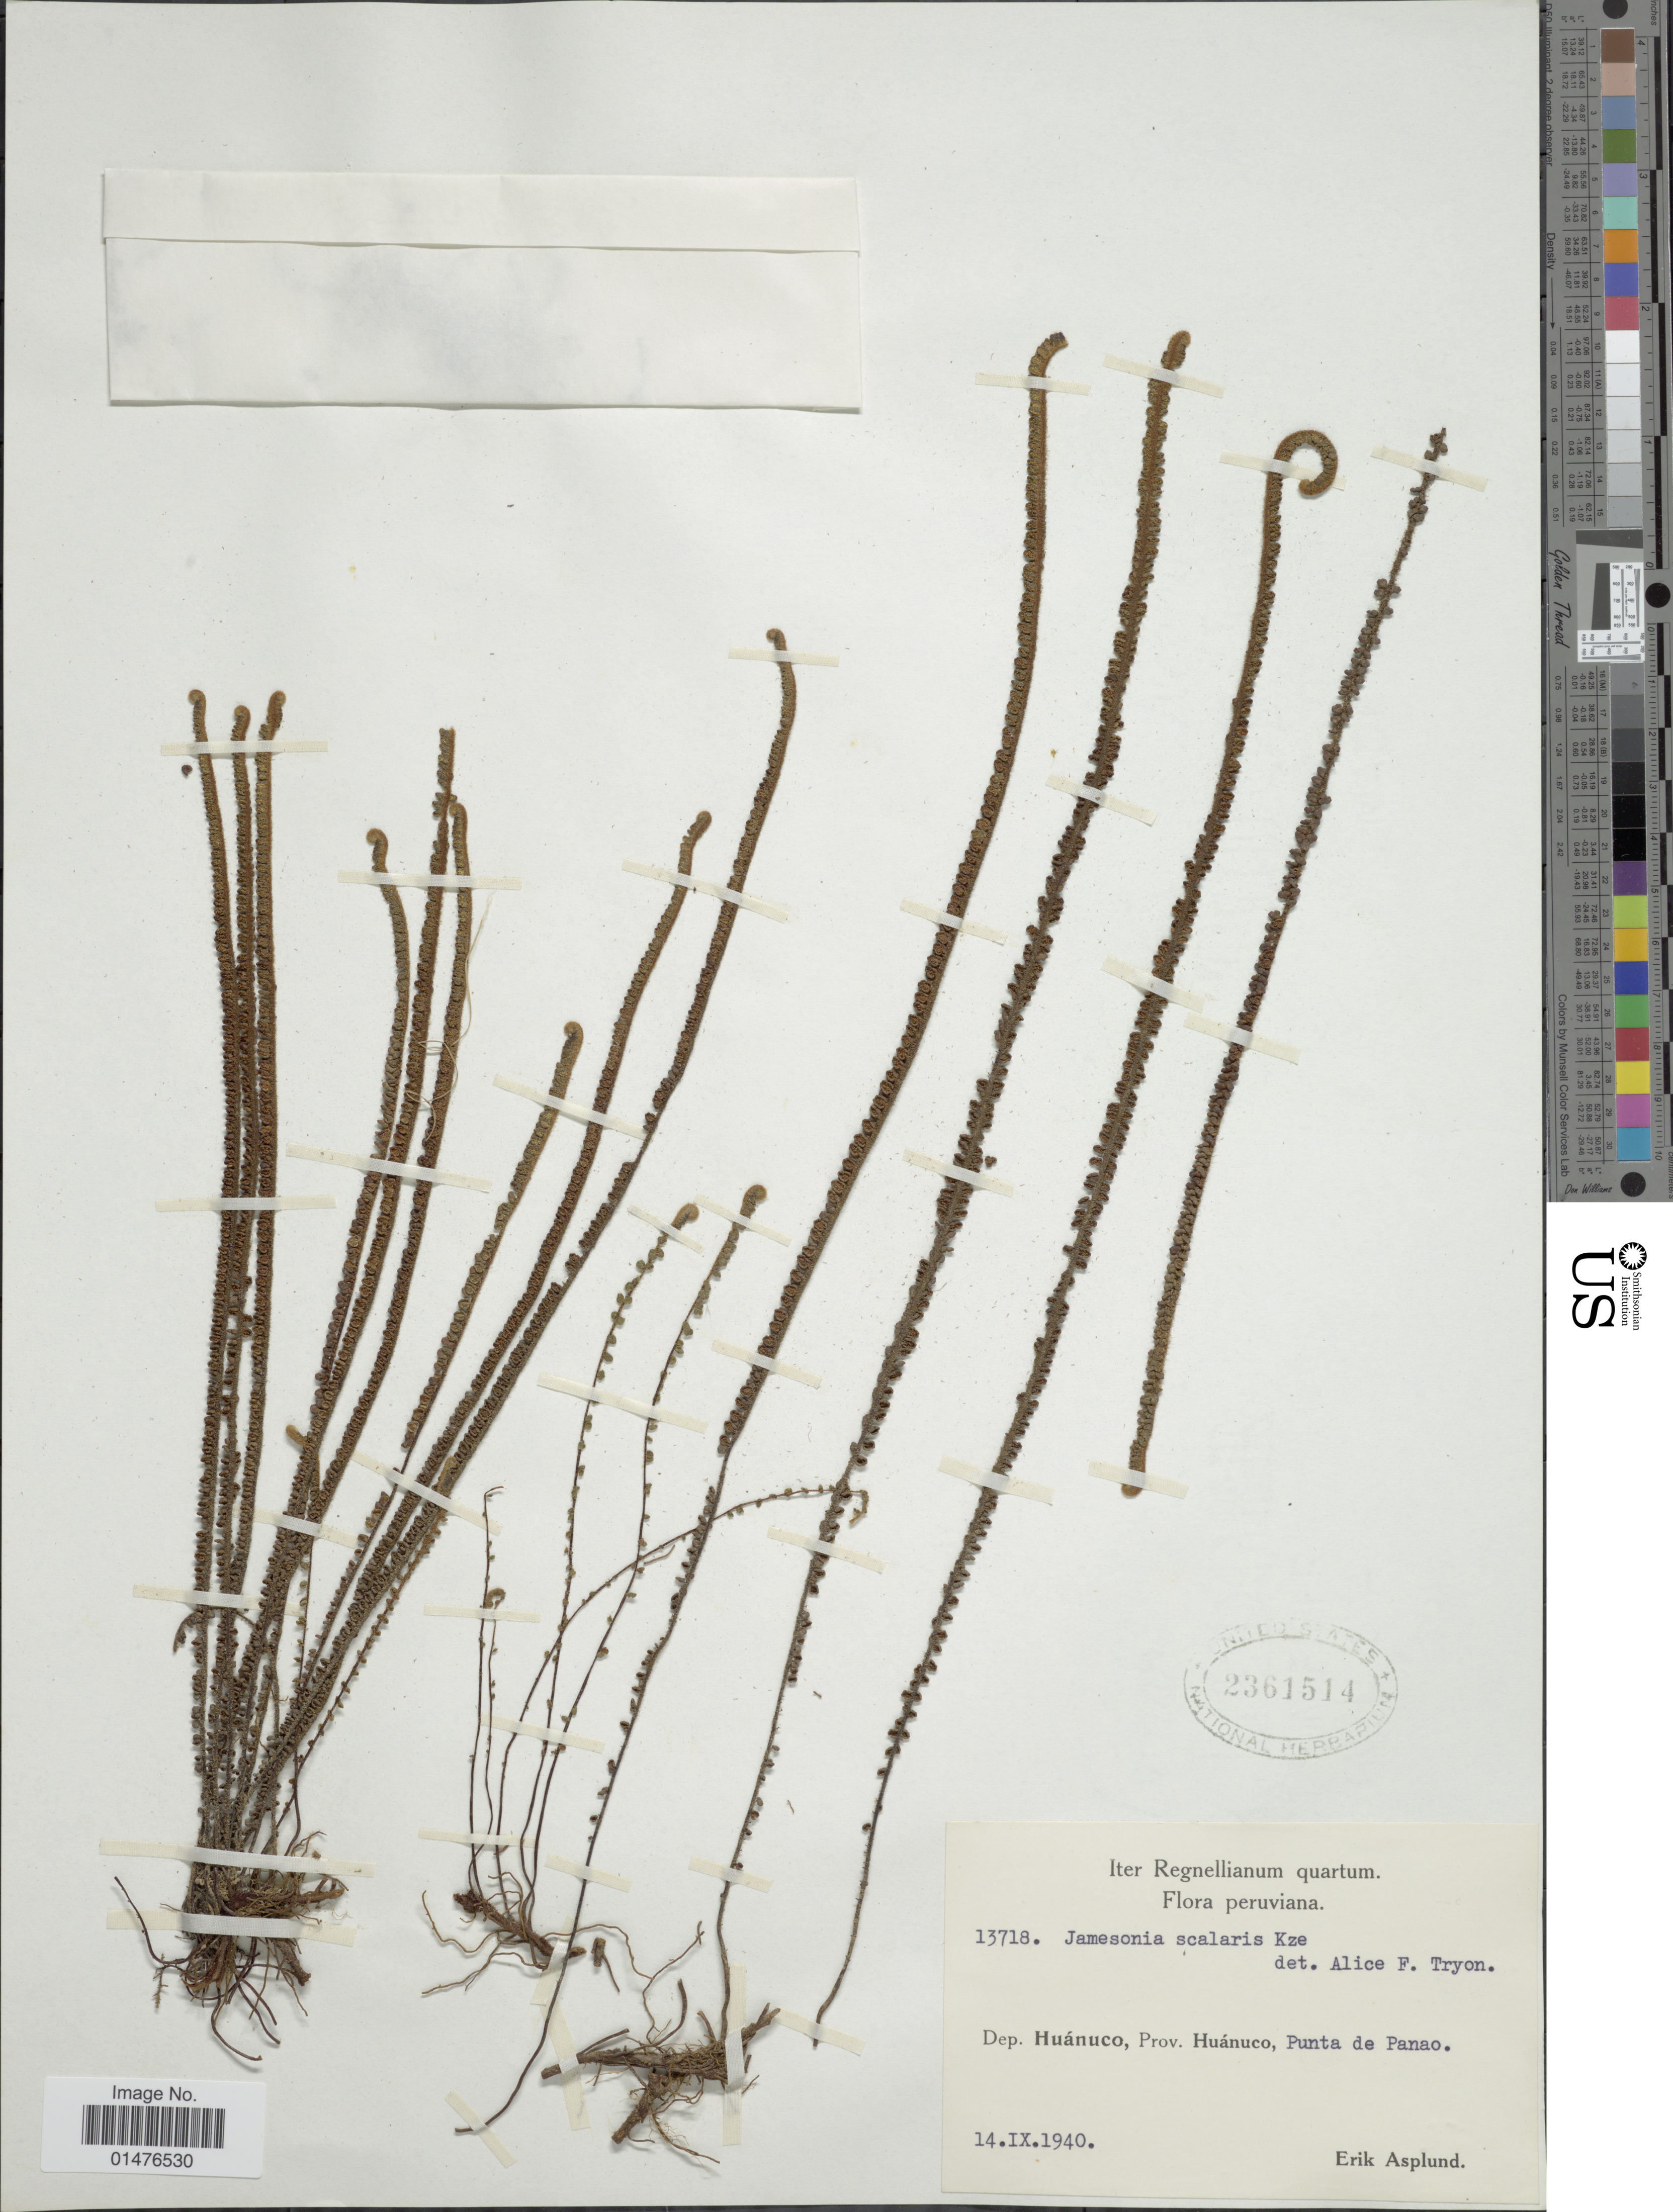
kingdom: Plantae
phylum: Tracheophyta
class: Polypodiopsida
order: Polypodiales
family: Pteridaceae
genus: Jamesonia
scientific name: Jamesonia scalaris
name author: Kunze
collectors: E. Asplund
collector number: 13718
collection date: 1940-09-14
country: Peru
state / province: Huánuco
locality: Dep. Huanuco, Prov. Huánuco, Punta de Panao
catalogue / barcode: US 2361514